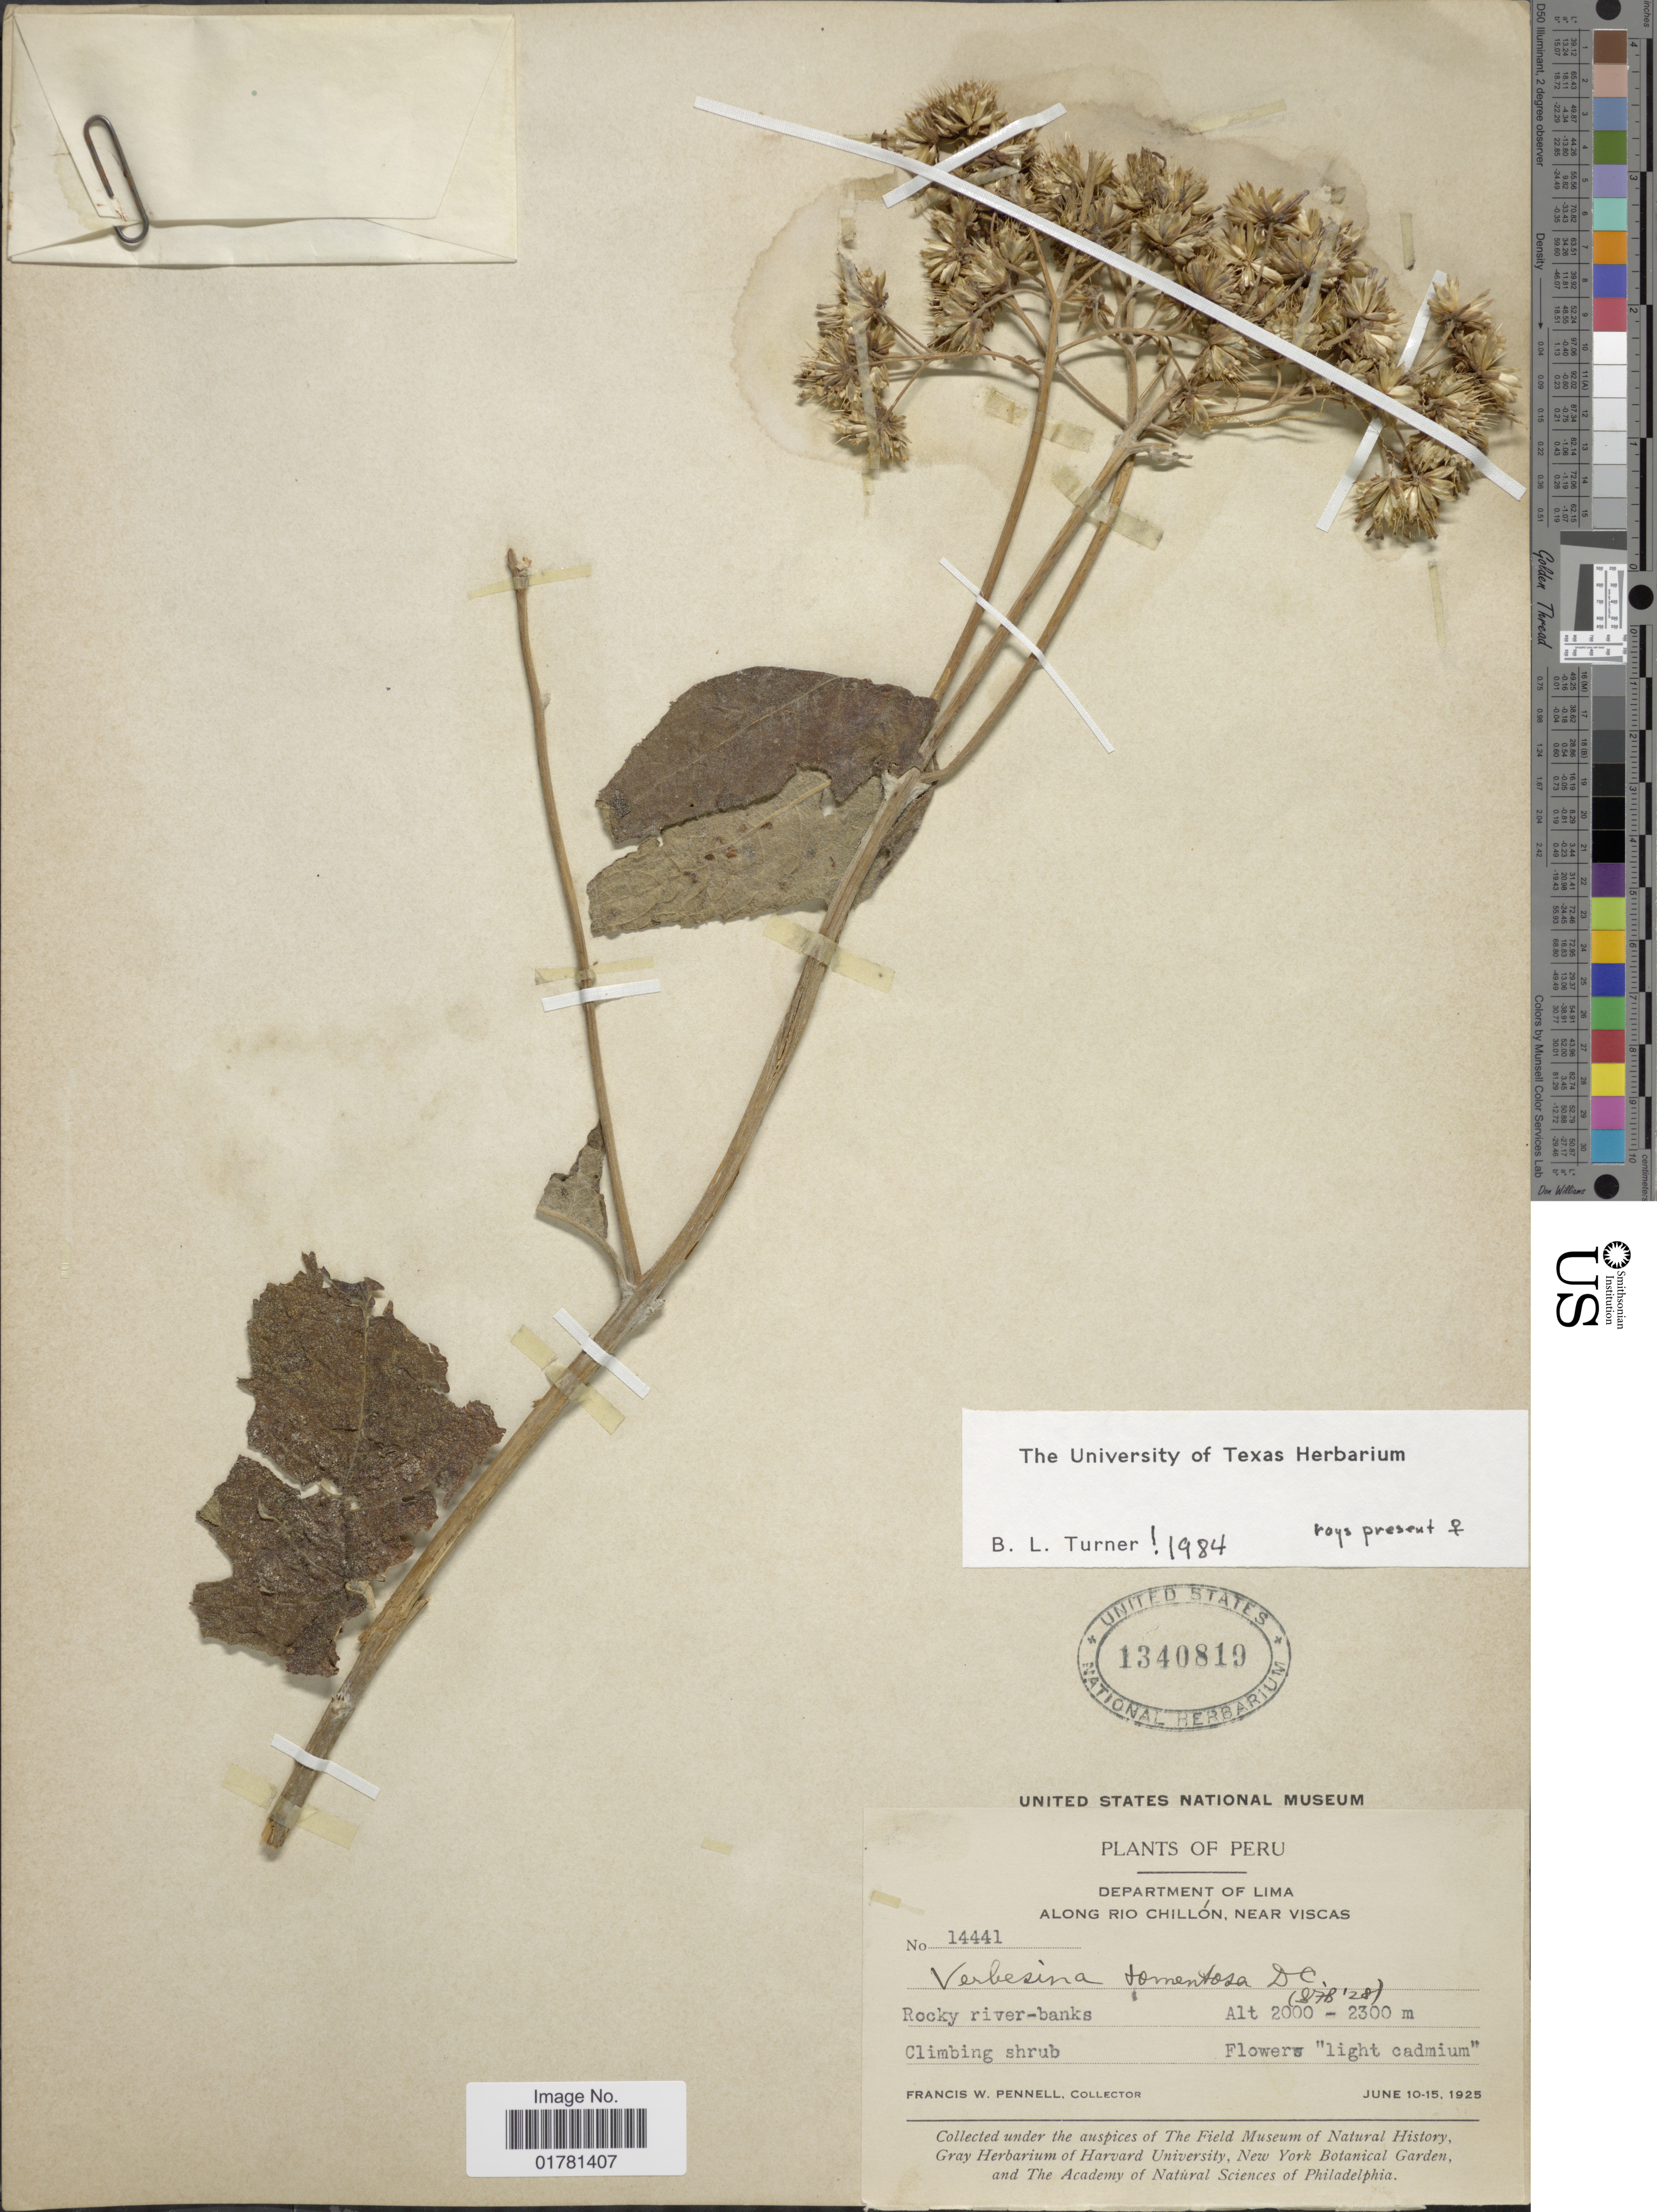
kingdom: Plantae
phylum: Tracheophyta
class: Magnoliopsida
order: Asterales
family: Asteraceae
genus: Verbesina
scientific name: Verbesina tomentosa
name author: DC.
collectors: F. W. Pennell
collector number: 1441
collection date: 1925-06-10/1925-06-15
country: Peru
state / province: Lima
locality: Department of Lima along Rio Chillón, near Viscas, Rocky river-banks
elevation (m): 2000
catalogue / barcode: US 1340819